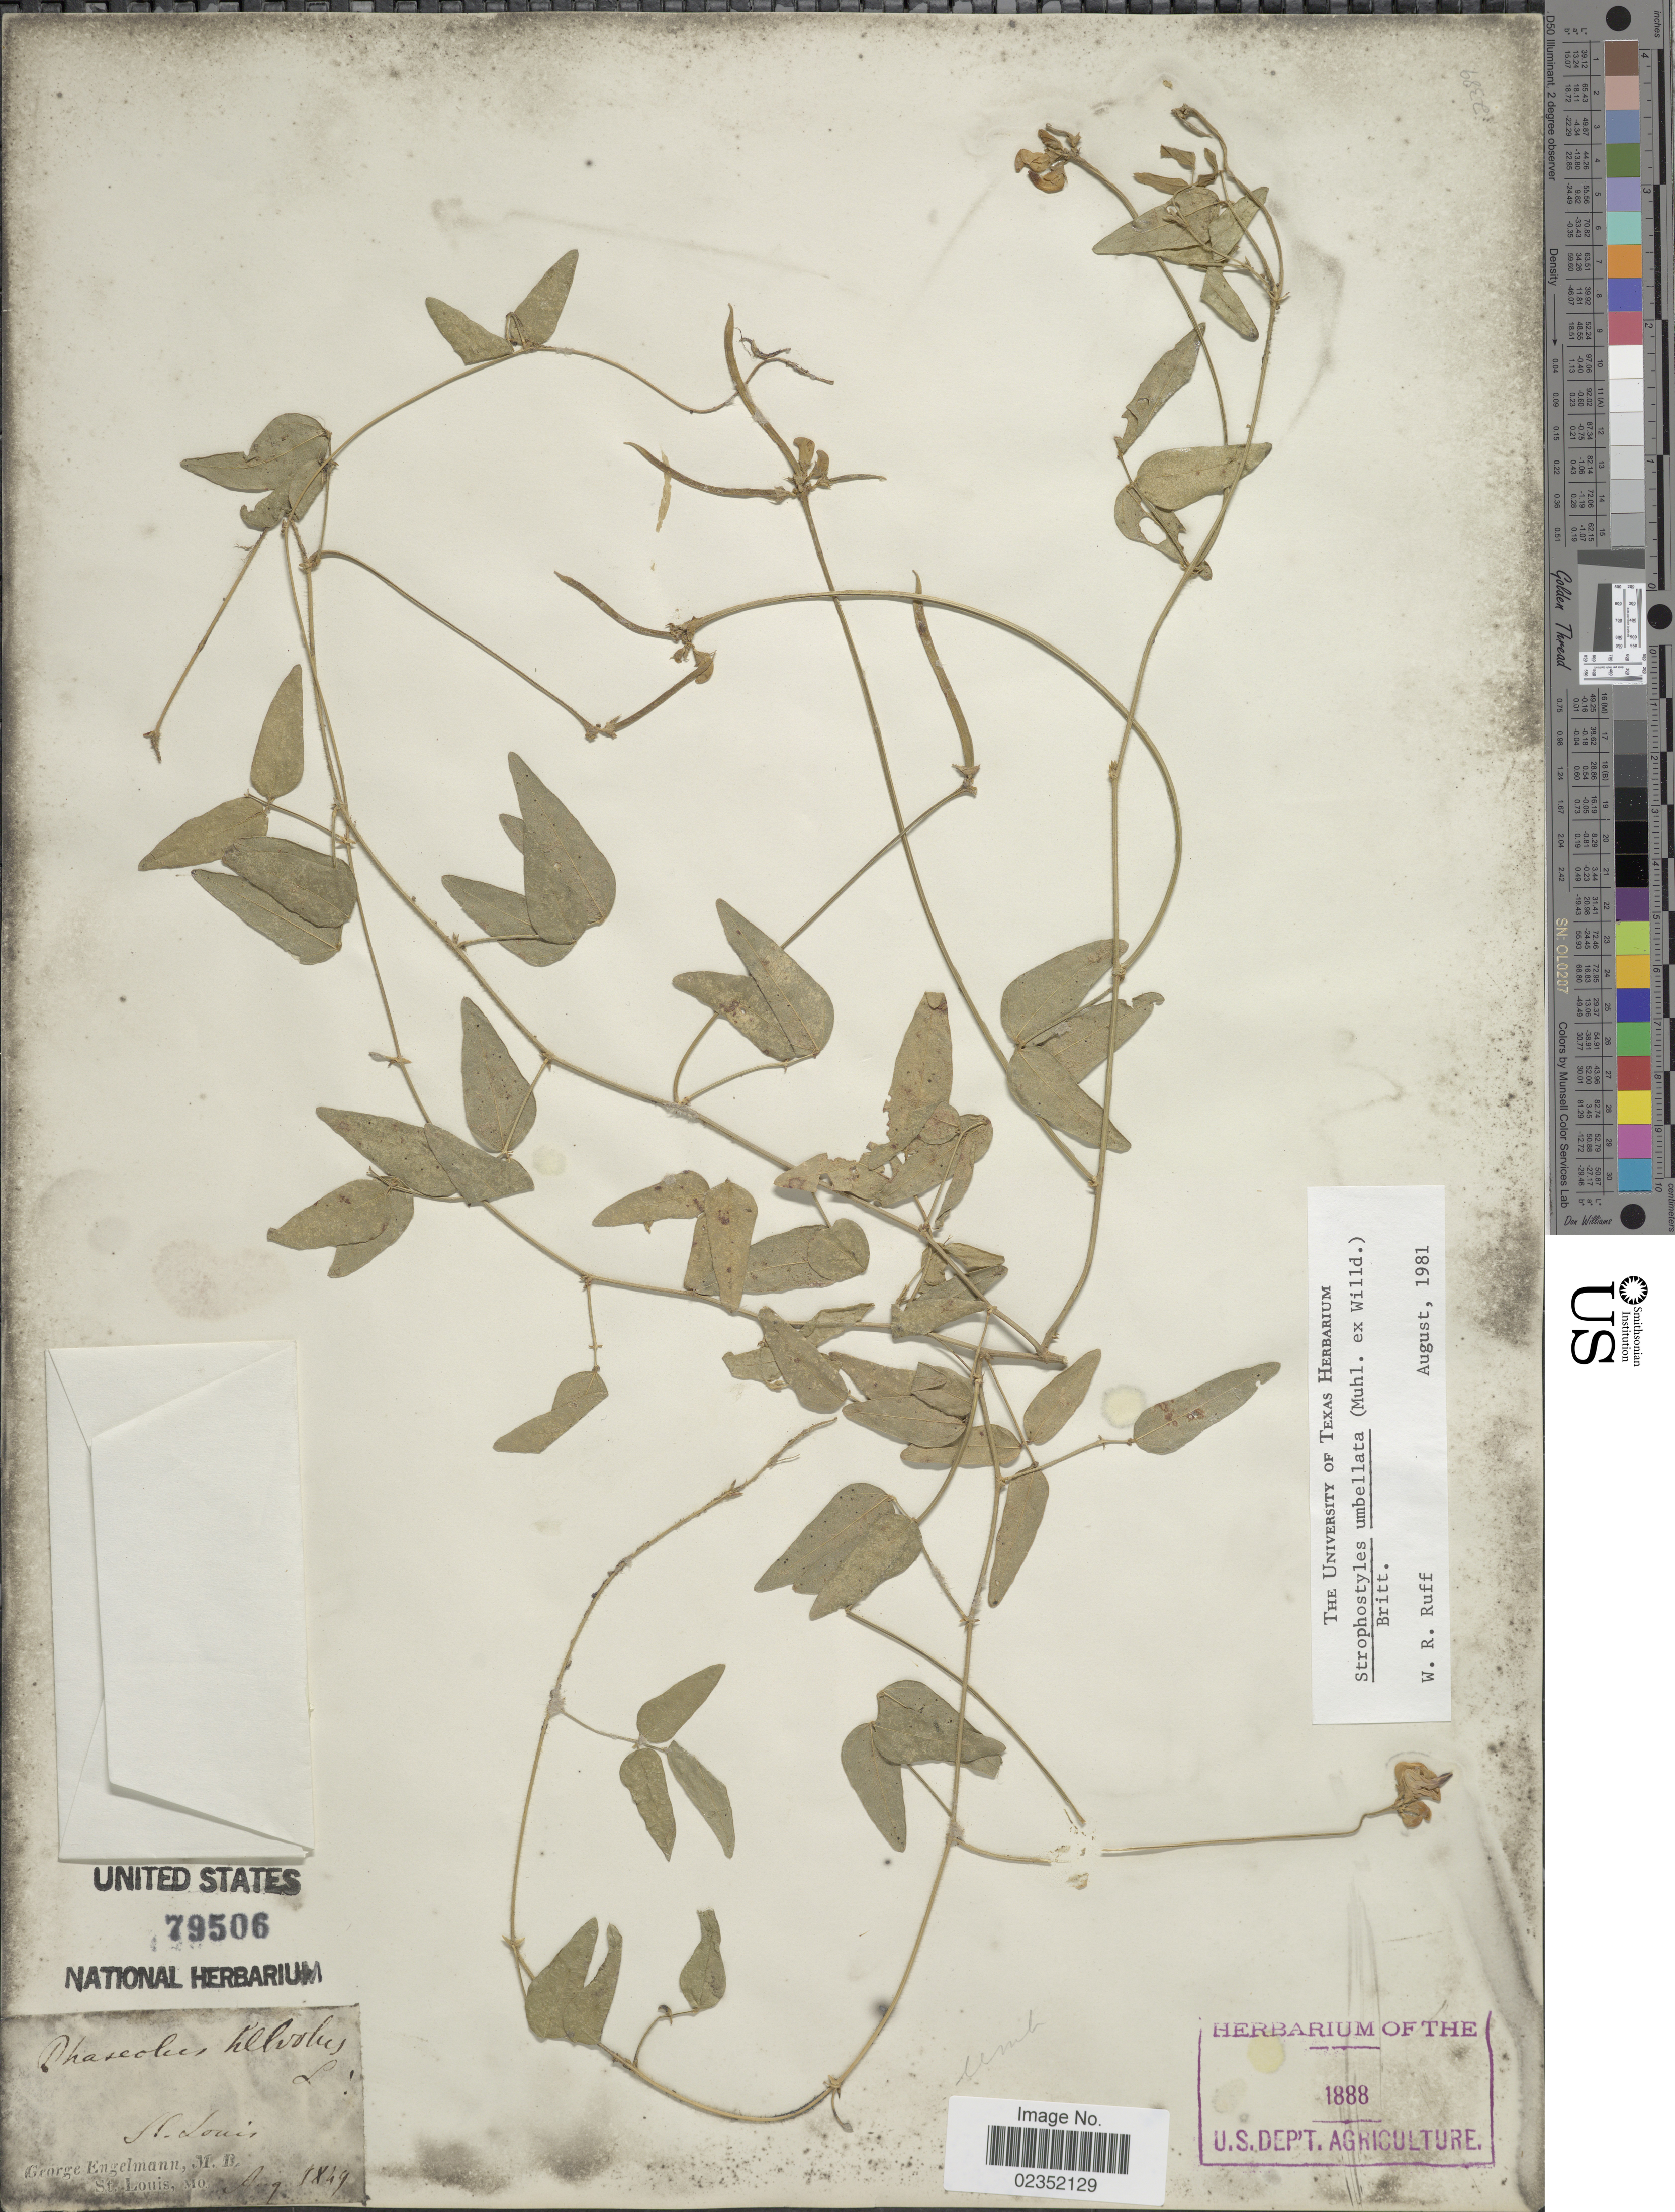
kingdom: Plantae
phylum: Tracheophyta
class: Magnoliopsida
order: Fabales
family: Fabaceae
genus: Strophostyles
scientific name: Strophostyles umbellata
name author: (Muhl. ex Willd.) Britton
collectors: G. Engelmann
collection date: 1849-08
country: United States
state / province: Missouri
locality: St. Louis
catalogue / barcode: US 79506